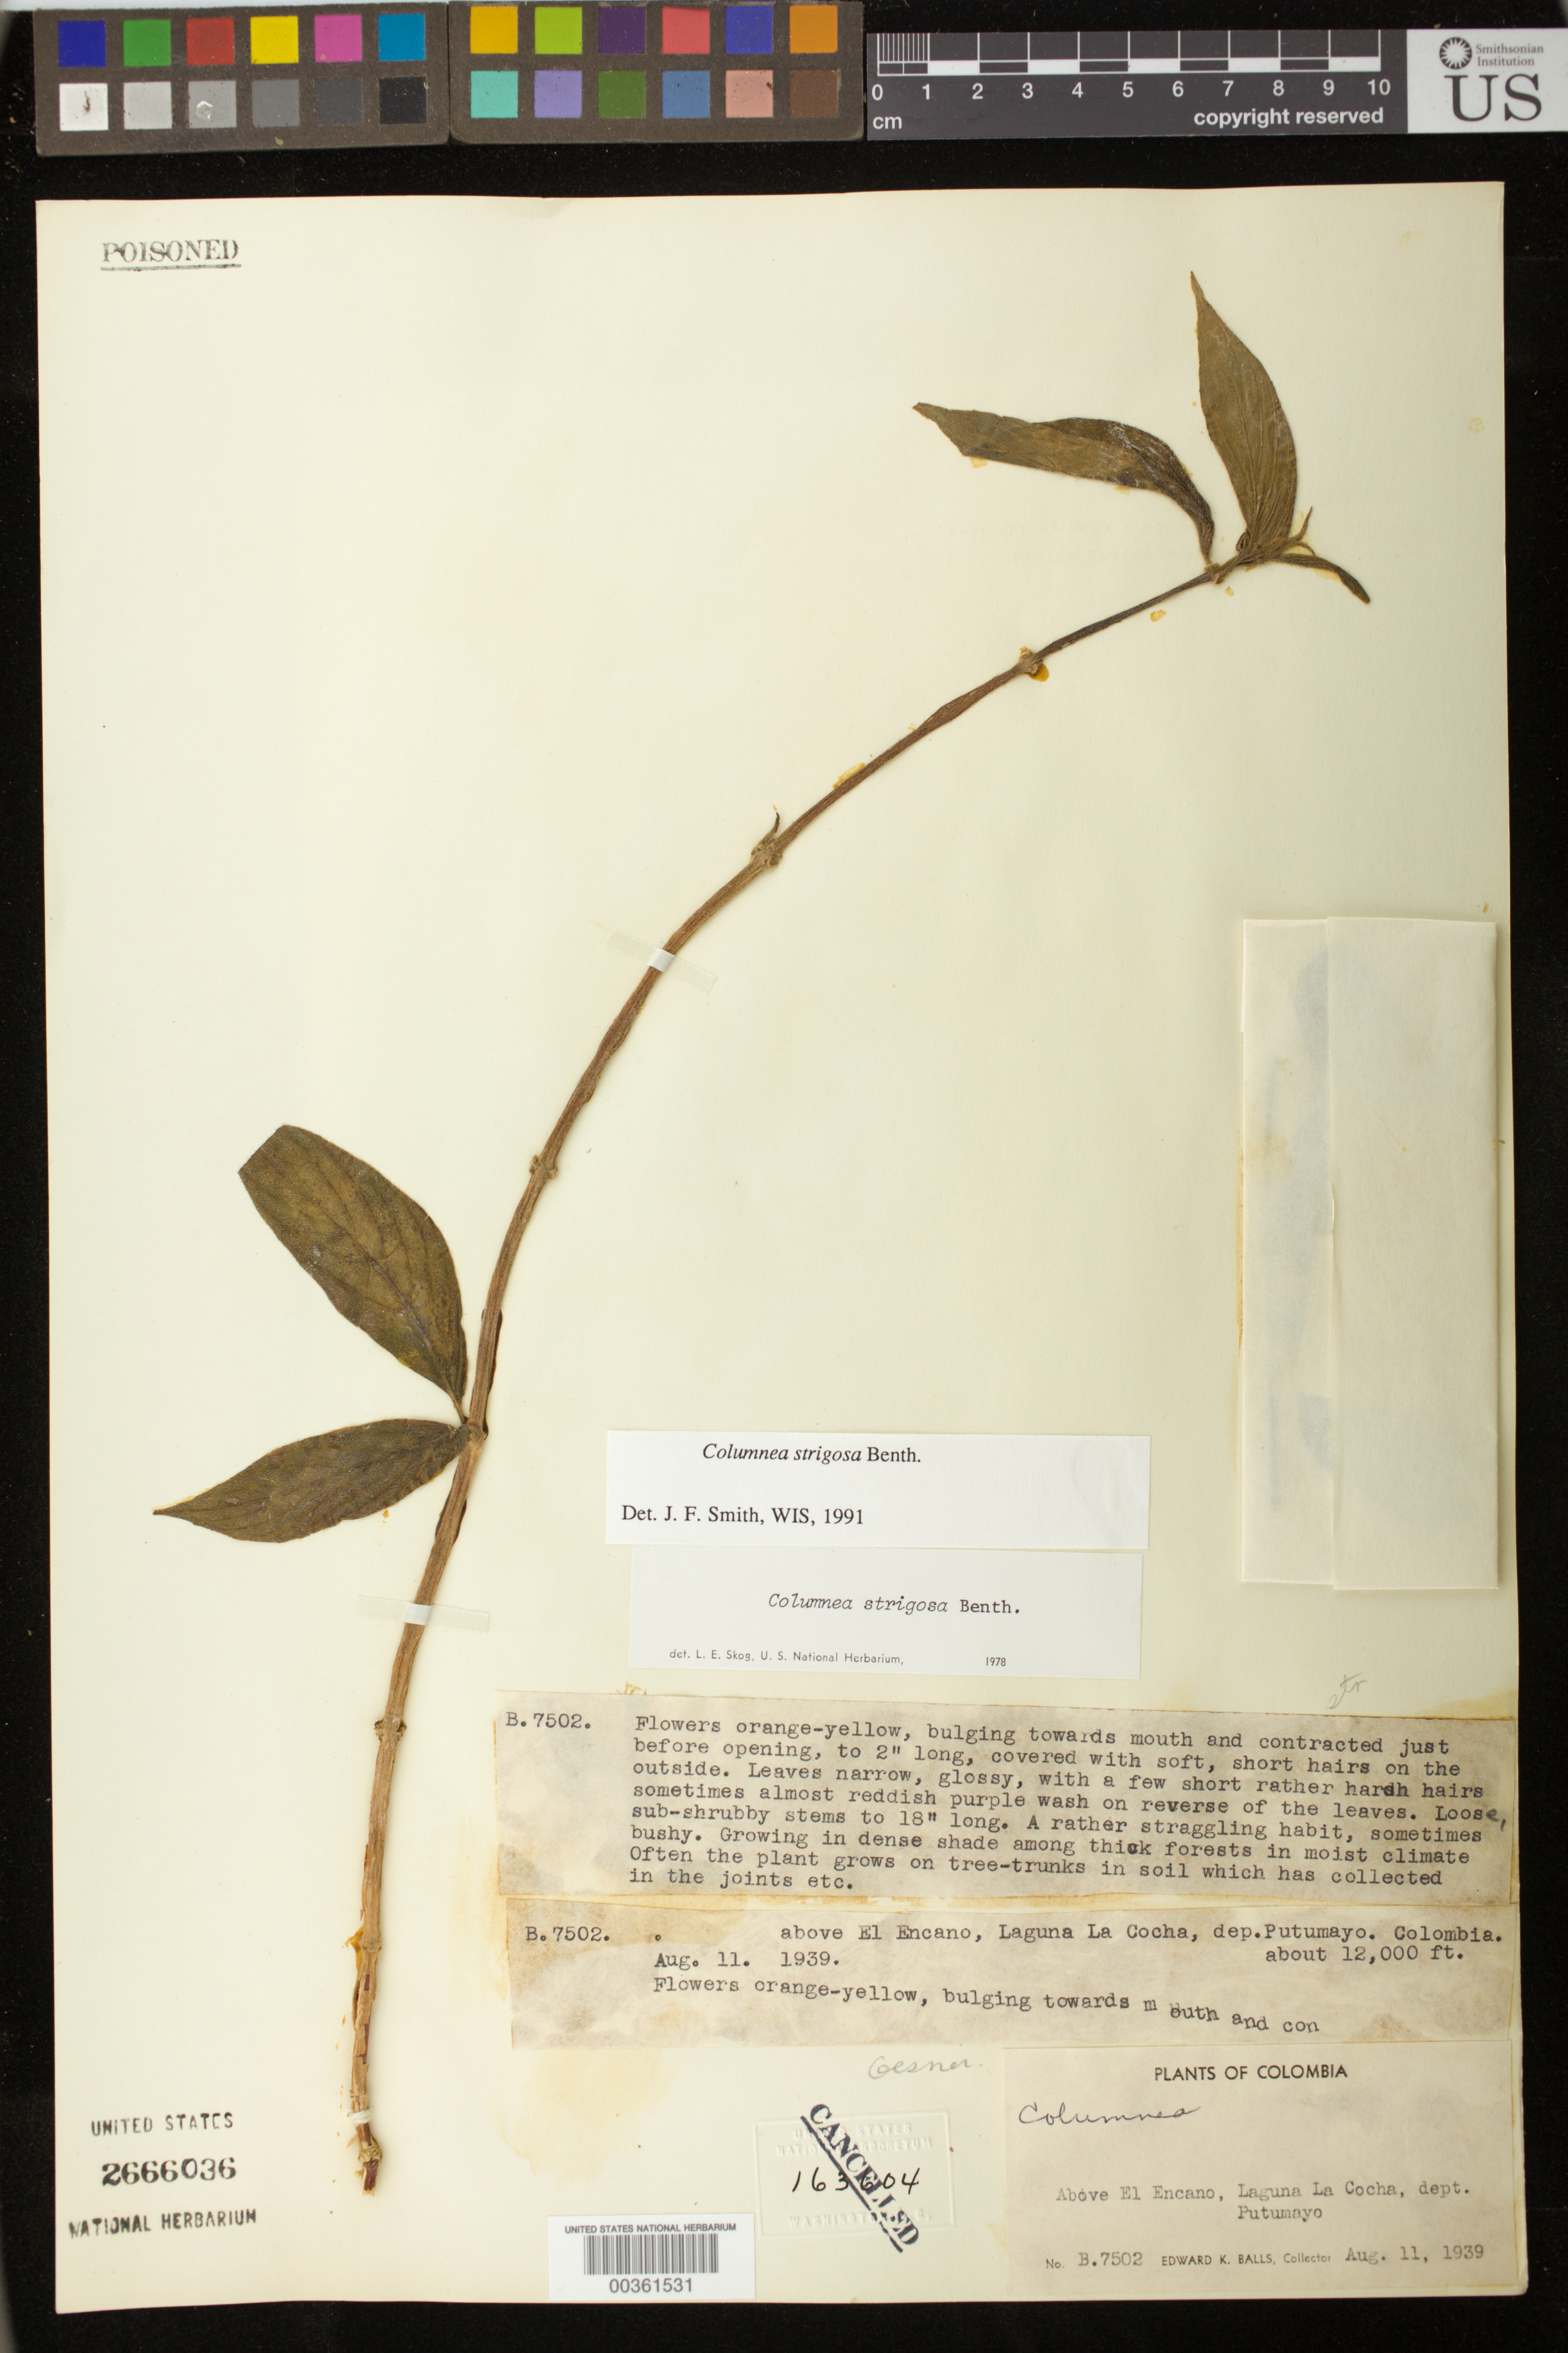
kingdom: Plantae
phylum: Tracheophyta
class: Magnoliopsida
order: Lamiales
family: Gesneriaceae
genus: Columnea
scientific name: Columnea strigosa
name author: Benth.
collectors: E. K. Balls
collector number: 7502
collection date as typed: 11 Aug 1939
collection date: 1939-08-11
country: Colombia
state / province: Putumayo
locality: Above El Encano, Laguna La Cocha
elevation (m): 3658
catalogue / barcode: US 2666036